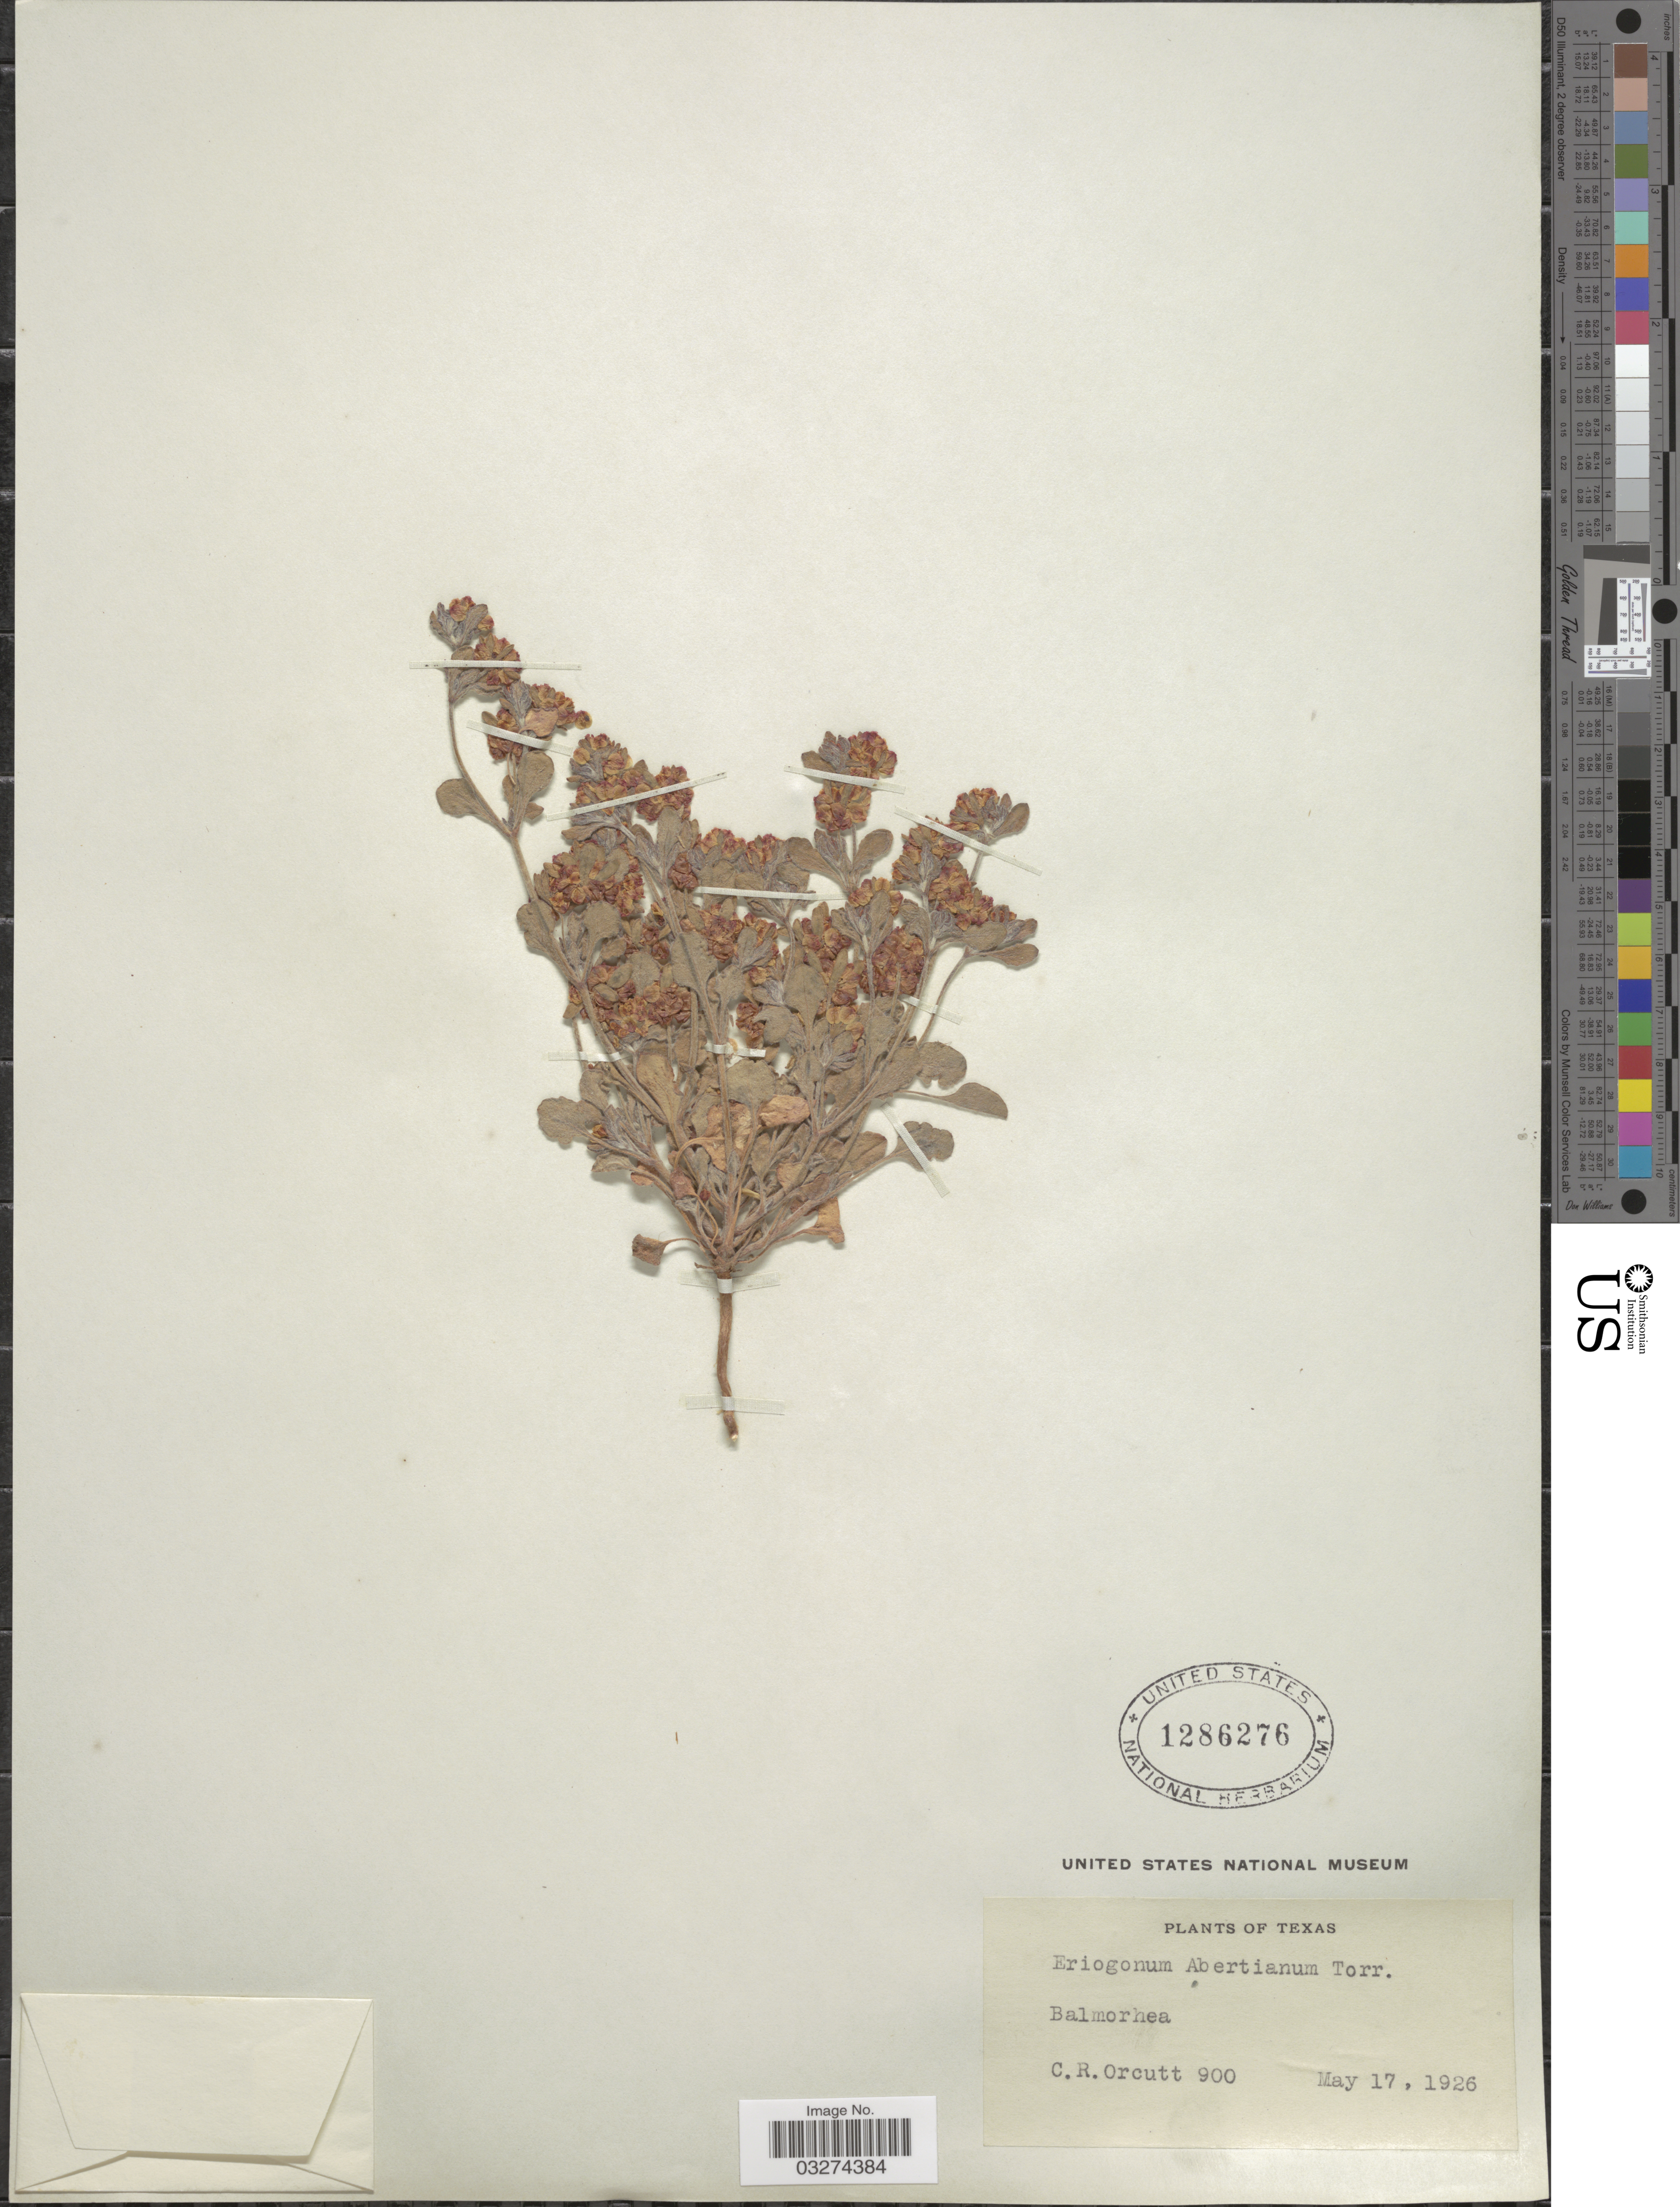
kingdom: Plantae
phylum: Tracheophyta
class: Magnoliopsida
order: Caryophyllales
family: Polygonaceae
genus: Eriogonum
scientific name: Eriogonum abertianum var. ruberrimum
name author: (Gand.) Gand.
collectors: C. R. Orcutt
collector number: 900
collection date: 1926-05-17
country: United States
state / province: Texas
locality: Balmorhea.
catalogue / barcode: US 1286276